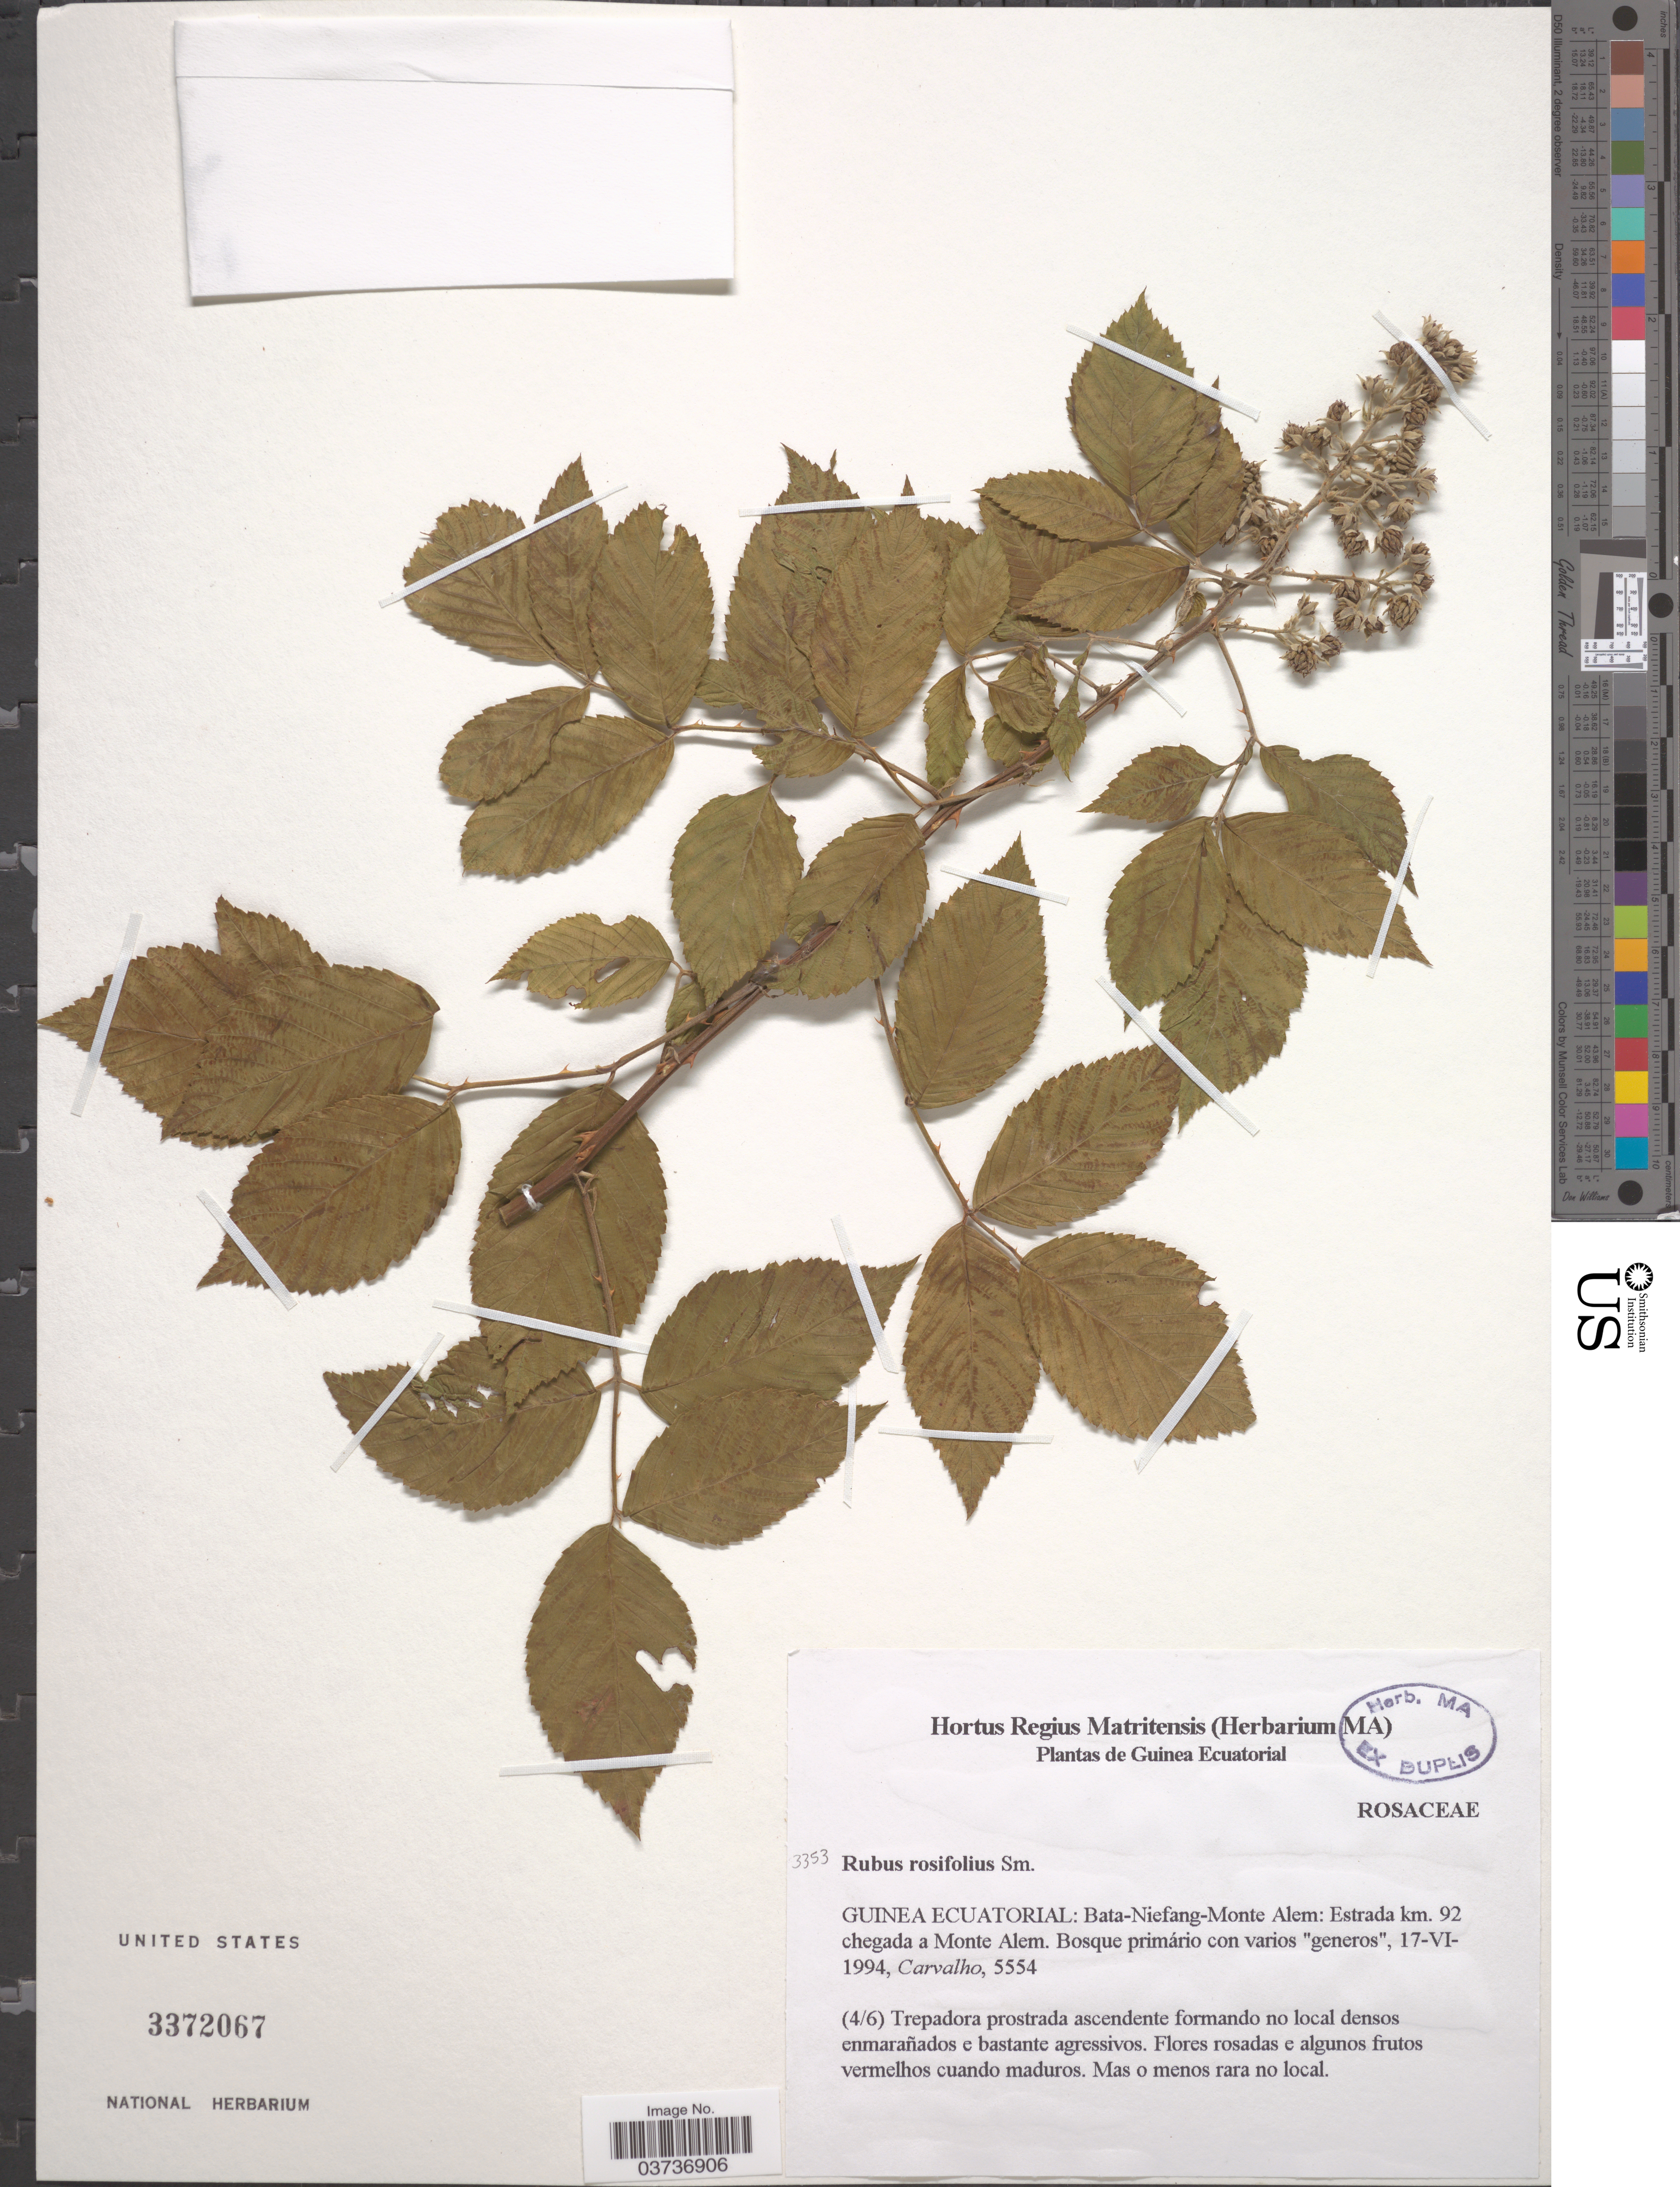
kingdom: Plantae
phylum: Tracheophyta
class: Magnoliopsida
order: Rosales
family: Rosaceae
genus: Rubus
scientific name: Rubus rosaefolius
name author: Sm.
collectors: Carvalho, --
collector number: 5554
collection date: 1994-06-17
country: Equatorial Guinea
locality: Bata-Niefang-Monte Alem: Estrada km. 92 chegada a Monte Alem.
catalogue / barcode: US 3372067